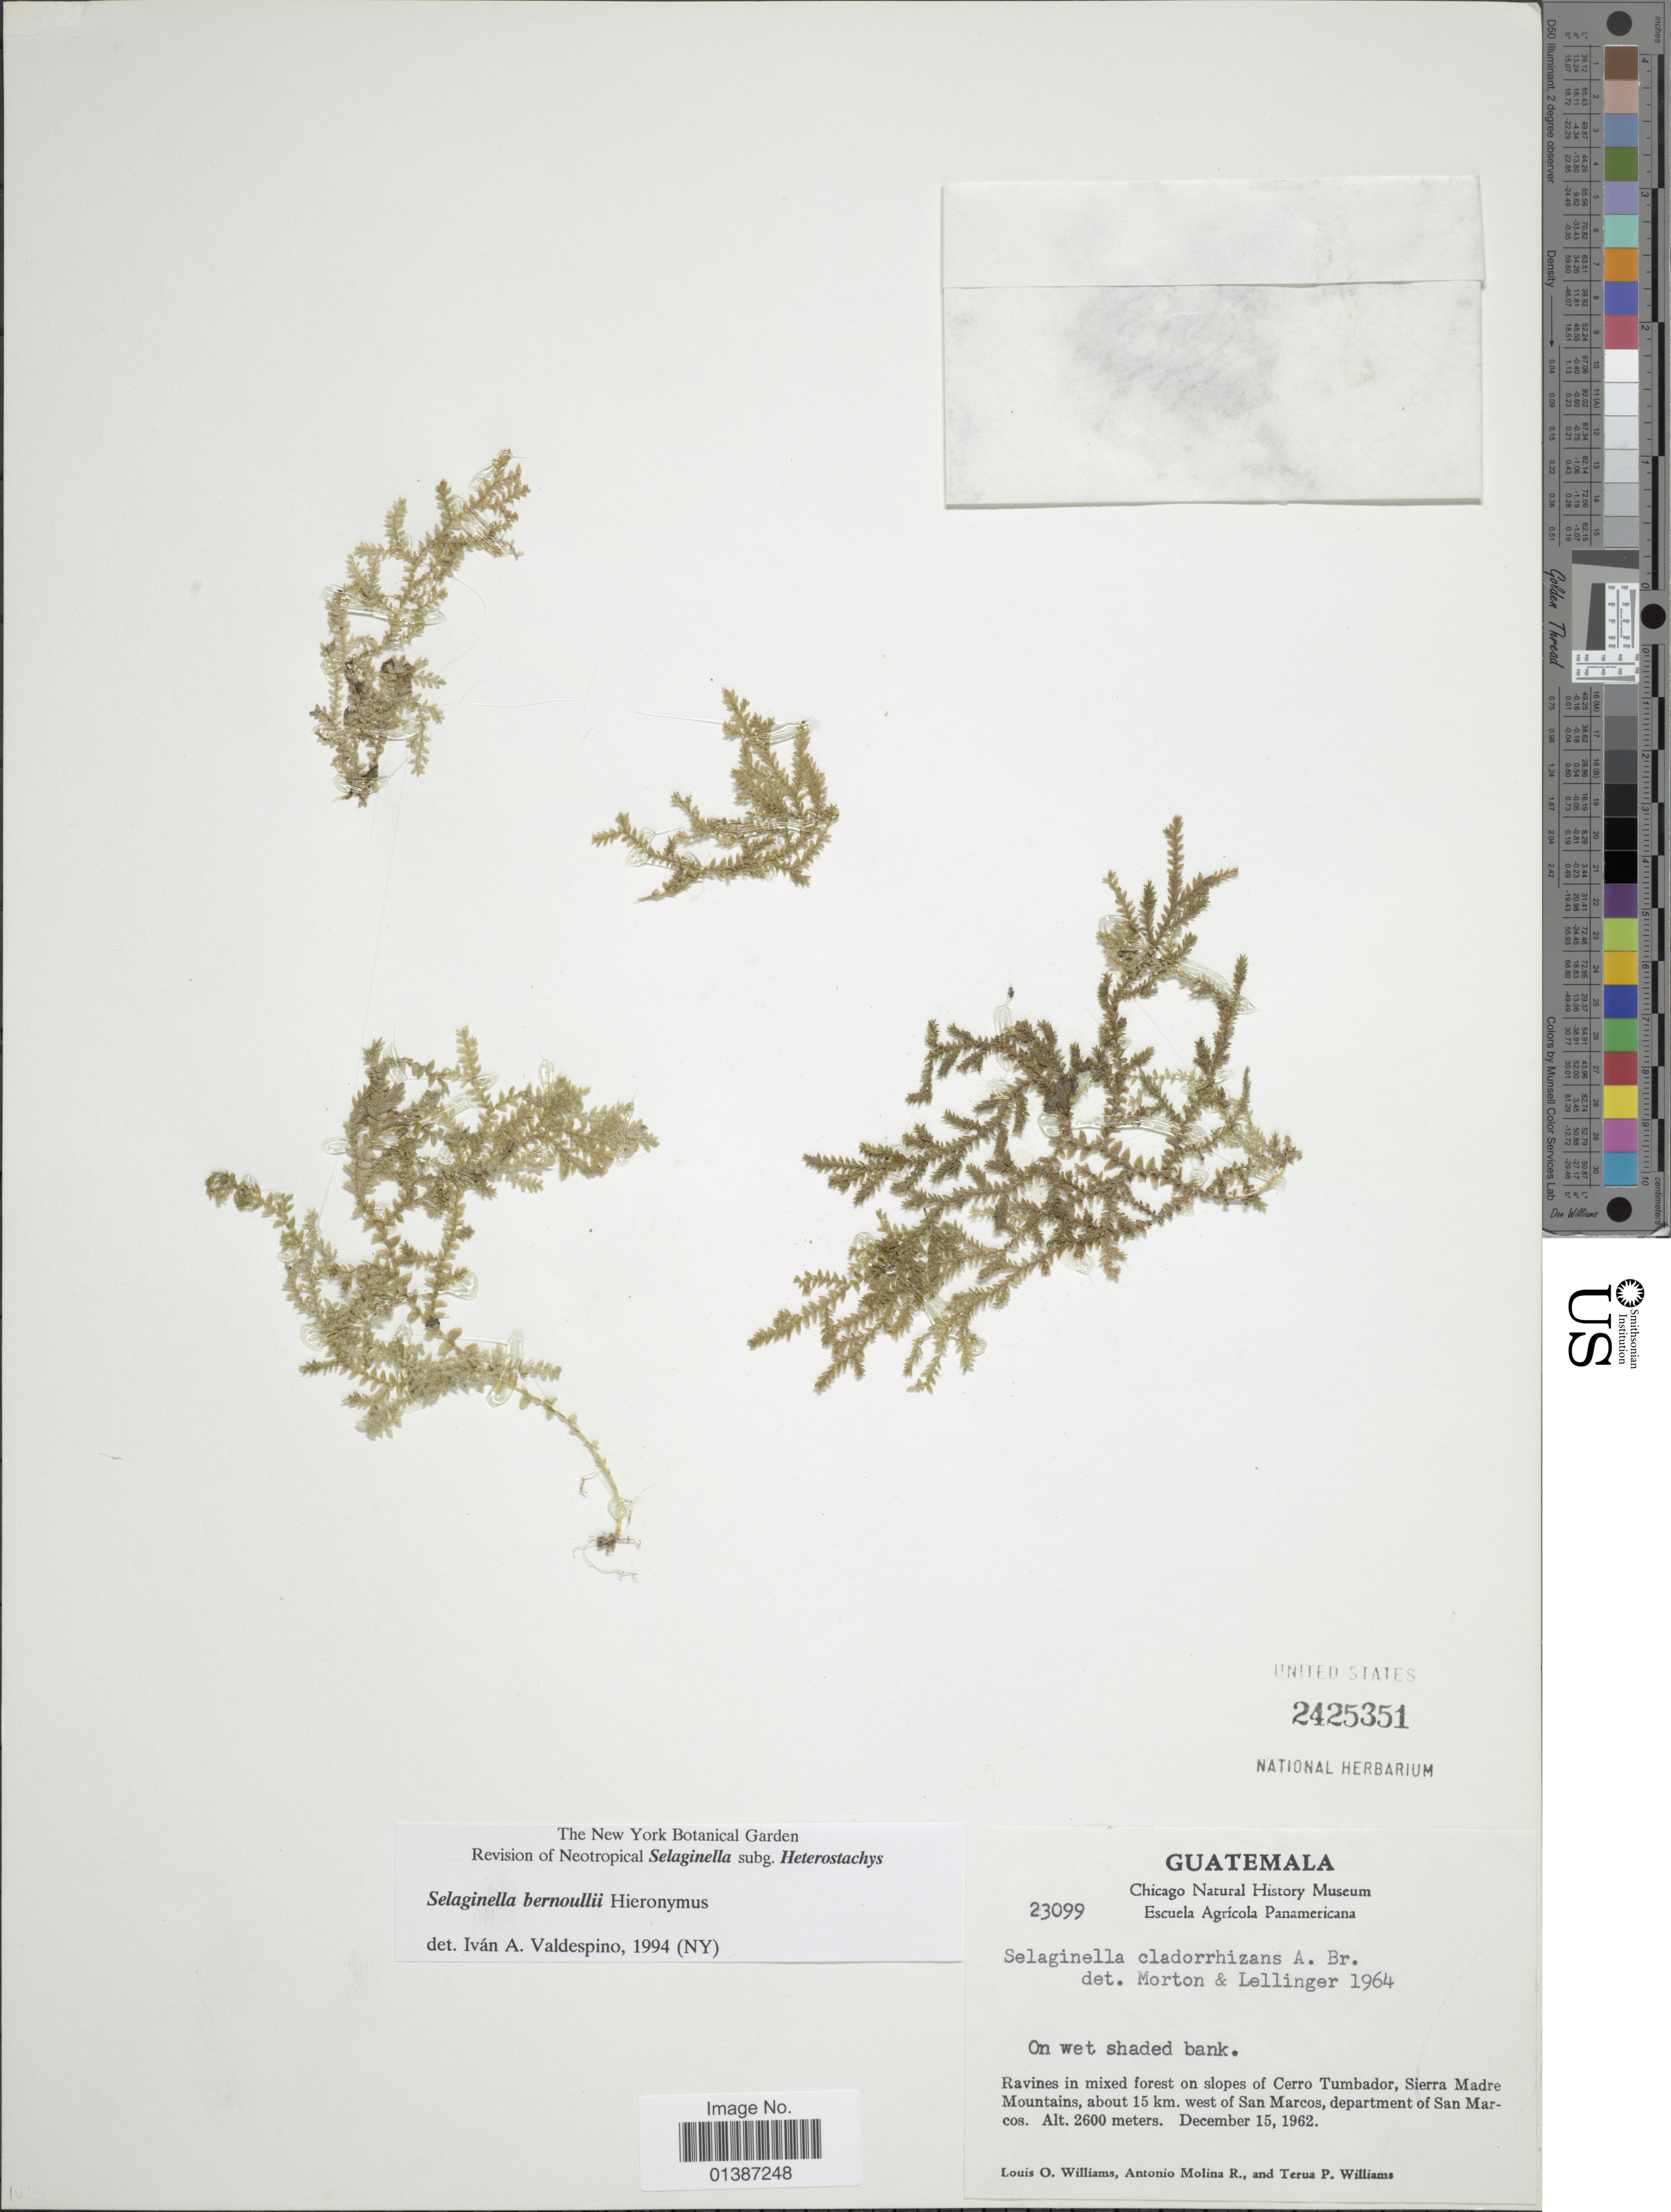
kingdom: Plantae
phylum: Tracheophyta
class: Lycopodiopsida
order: Selaginellales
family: Selaginellaceae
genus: Selaginella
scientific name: Selaginella bernoullii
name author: Hieron.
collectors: L. O. Williams, A. Molina R. & T. P. Williams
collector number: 23099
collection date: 1962-12-15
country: Guatemala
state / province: San Marcos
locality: Ravines in mixed forest on slopes of Cerro Tumbador, Sierra Madre Mountains, about 15 km west of San Marcos, department of San Marcos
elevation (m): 2600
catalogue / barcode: US 2425351